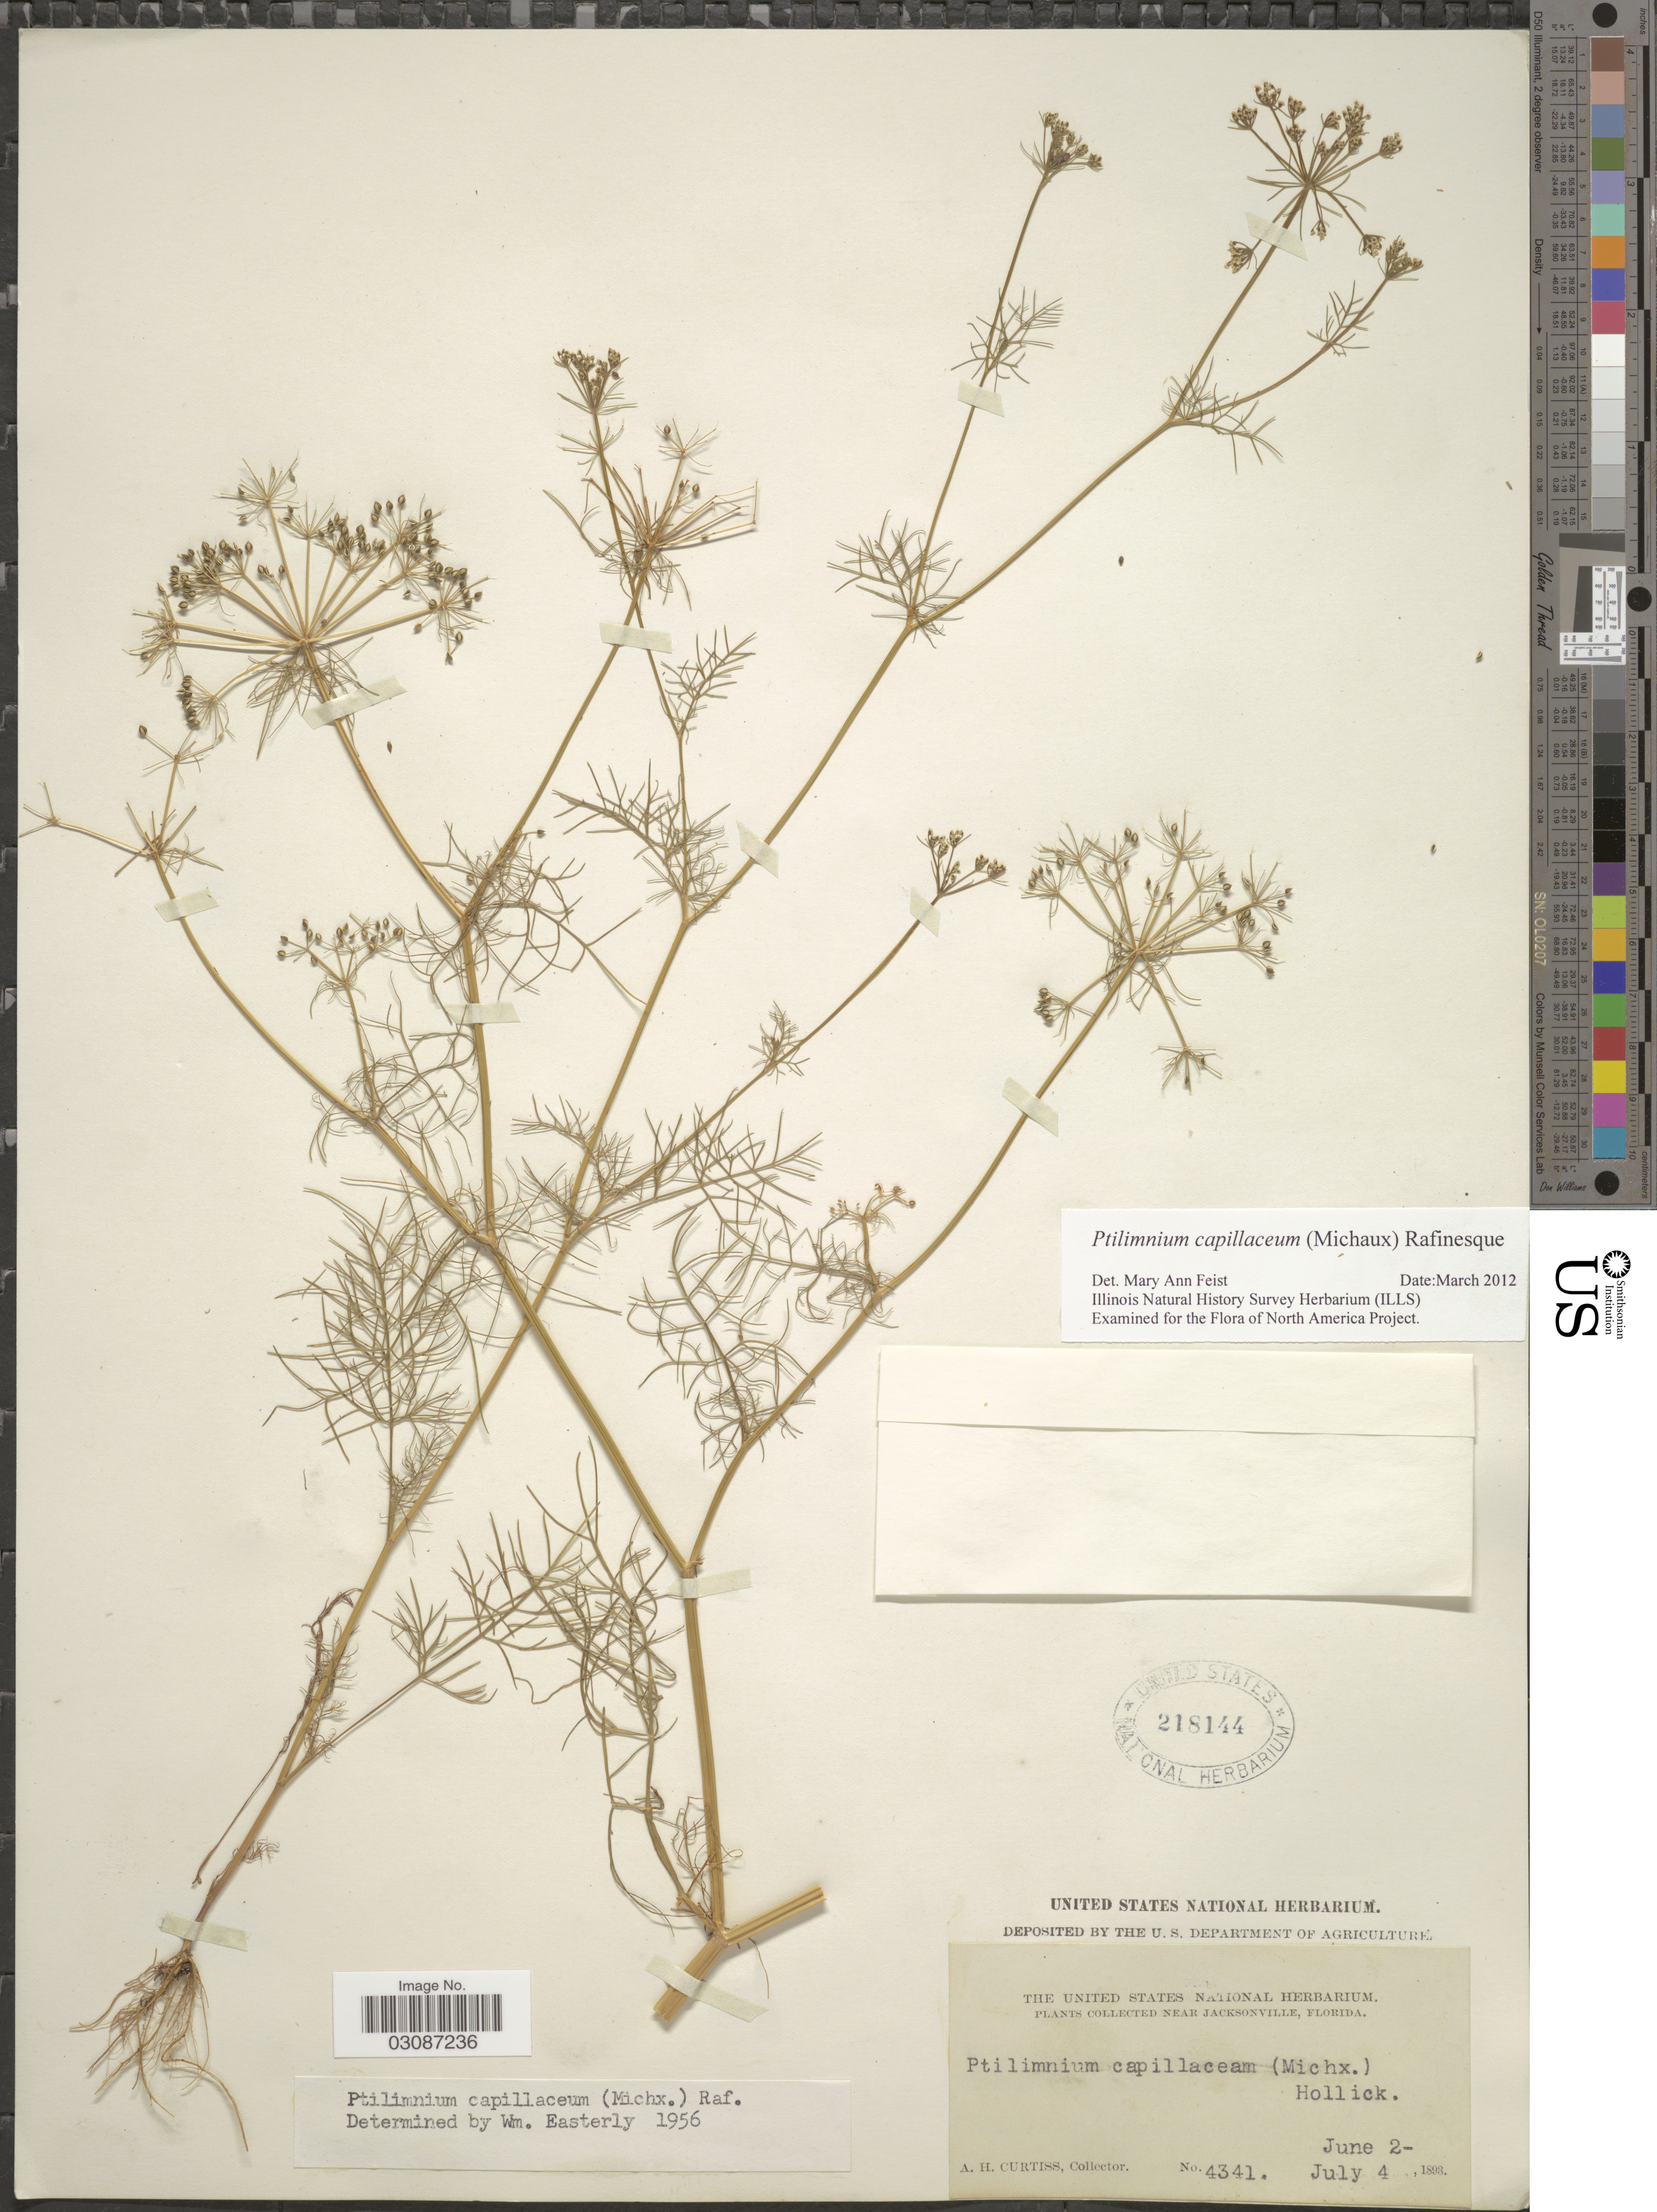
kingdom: Plantae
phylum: Tracheophyta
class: Magnoliopsida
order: Apiales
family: Apiaceae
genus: Ptilimnium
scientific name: Ptilimnium capillaceum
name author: (Michx.) Raf.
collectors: A. H. Curtiss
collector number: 4341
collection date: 1893-06-02/1893-07-04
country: United States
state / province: Florida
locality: Near Jacksonville.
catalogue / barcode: US 218144